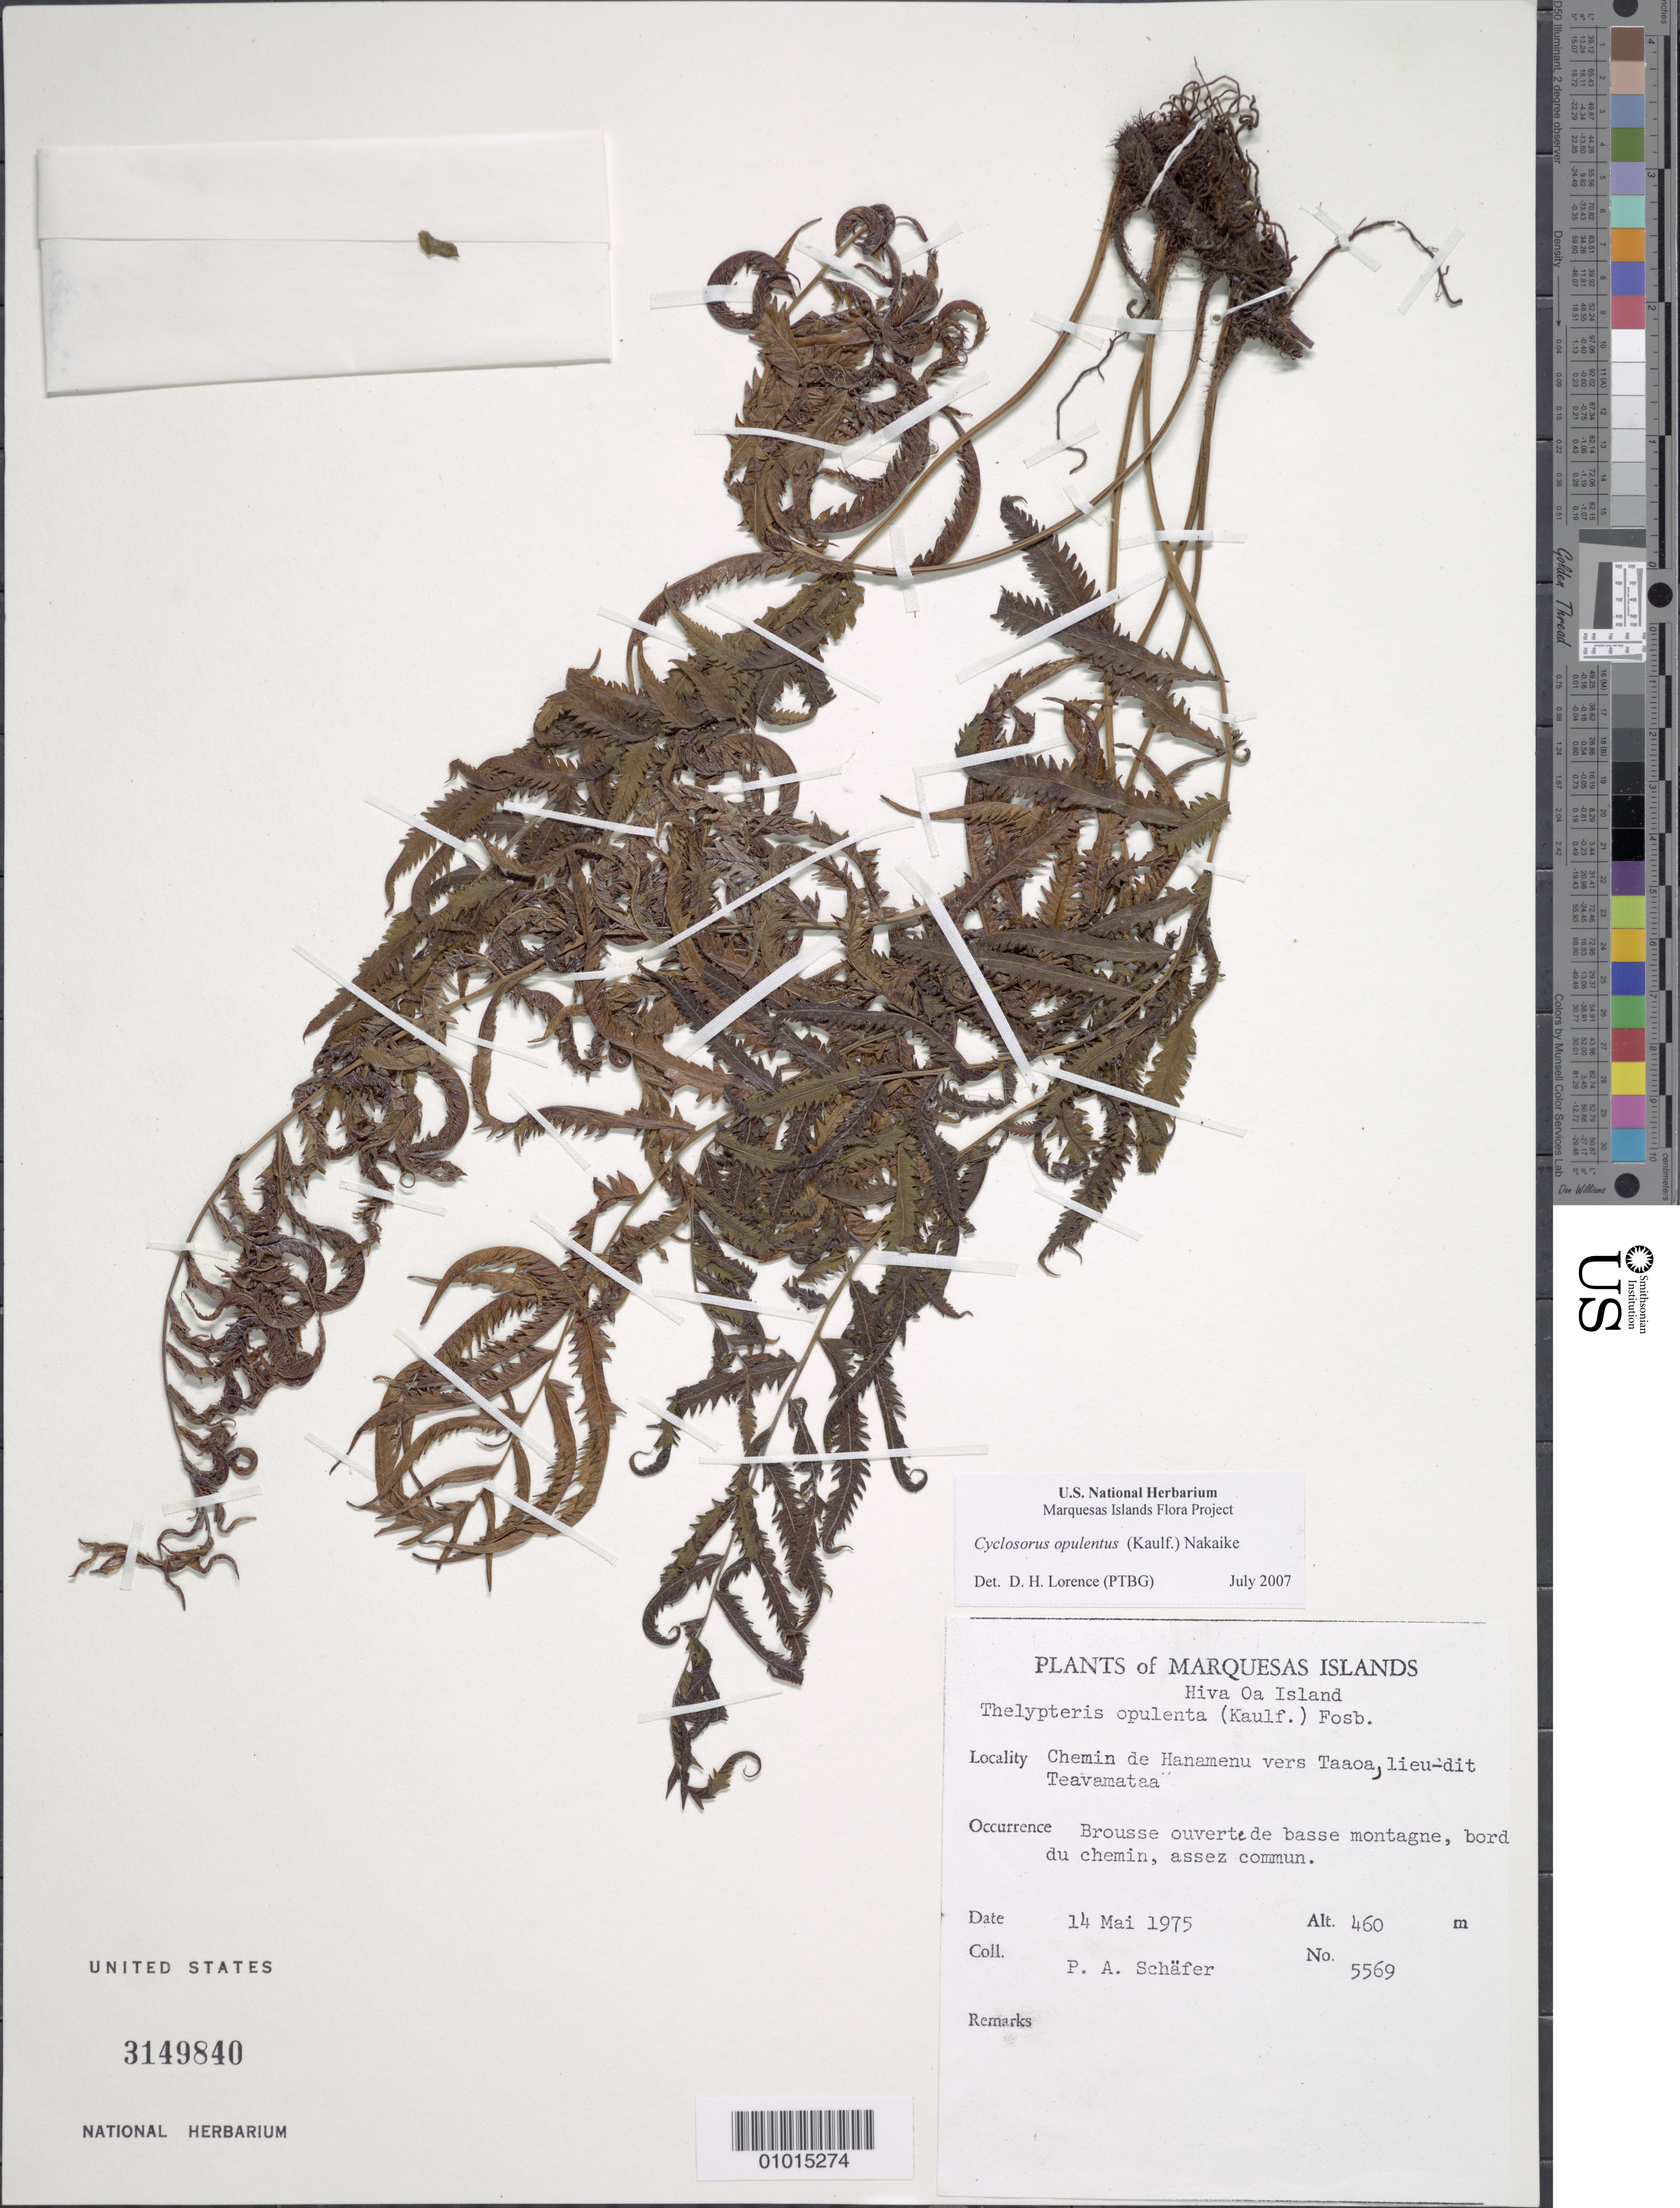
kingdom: Plantae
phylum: Tracheophyta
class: Polypodiopsida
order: Polypodiales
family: Thelypteridaceae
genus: Amphineuron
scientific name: Amphineuron opulentum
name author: (Kaulf.) Holttum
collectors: P. A. Schäfer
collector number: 5569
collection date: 1975-05-14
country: French Polynesia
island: Hiva Oa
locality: Chemin de Hanamenu vers Taaoa, lieu-dit Teavamataa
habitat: Brousse ouverte de basse montagne, bord du chemin; assez commun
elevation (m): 460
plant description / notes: = Amphineuron opulentum(Kaulf.) Holtt.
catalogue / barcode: US 3149840